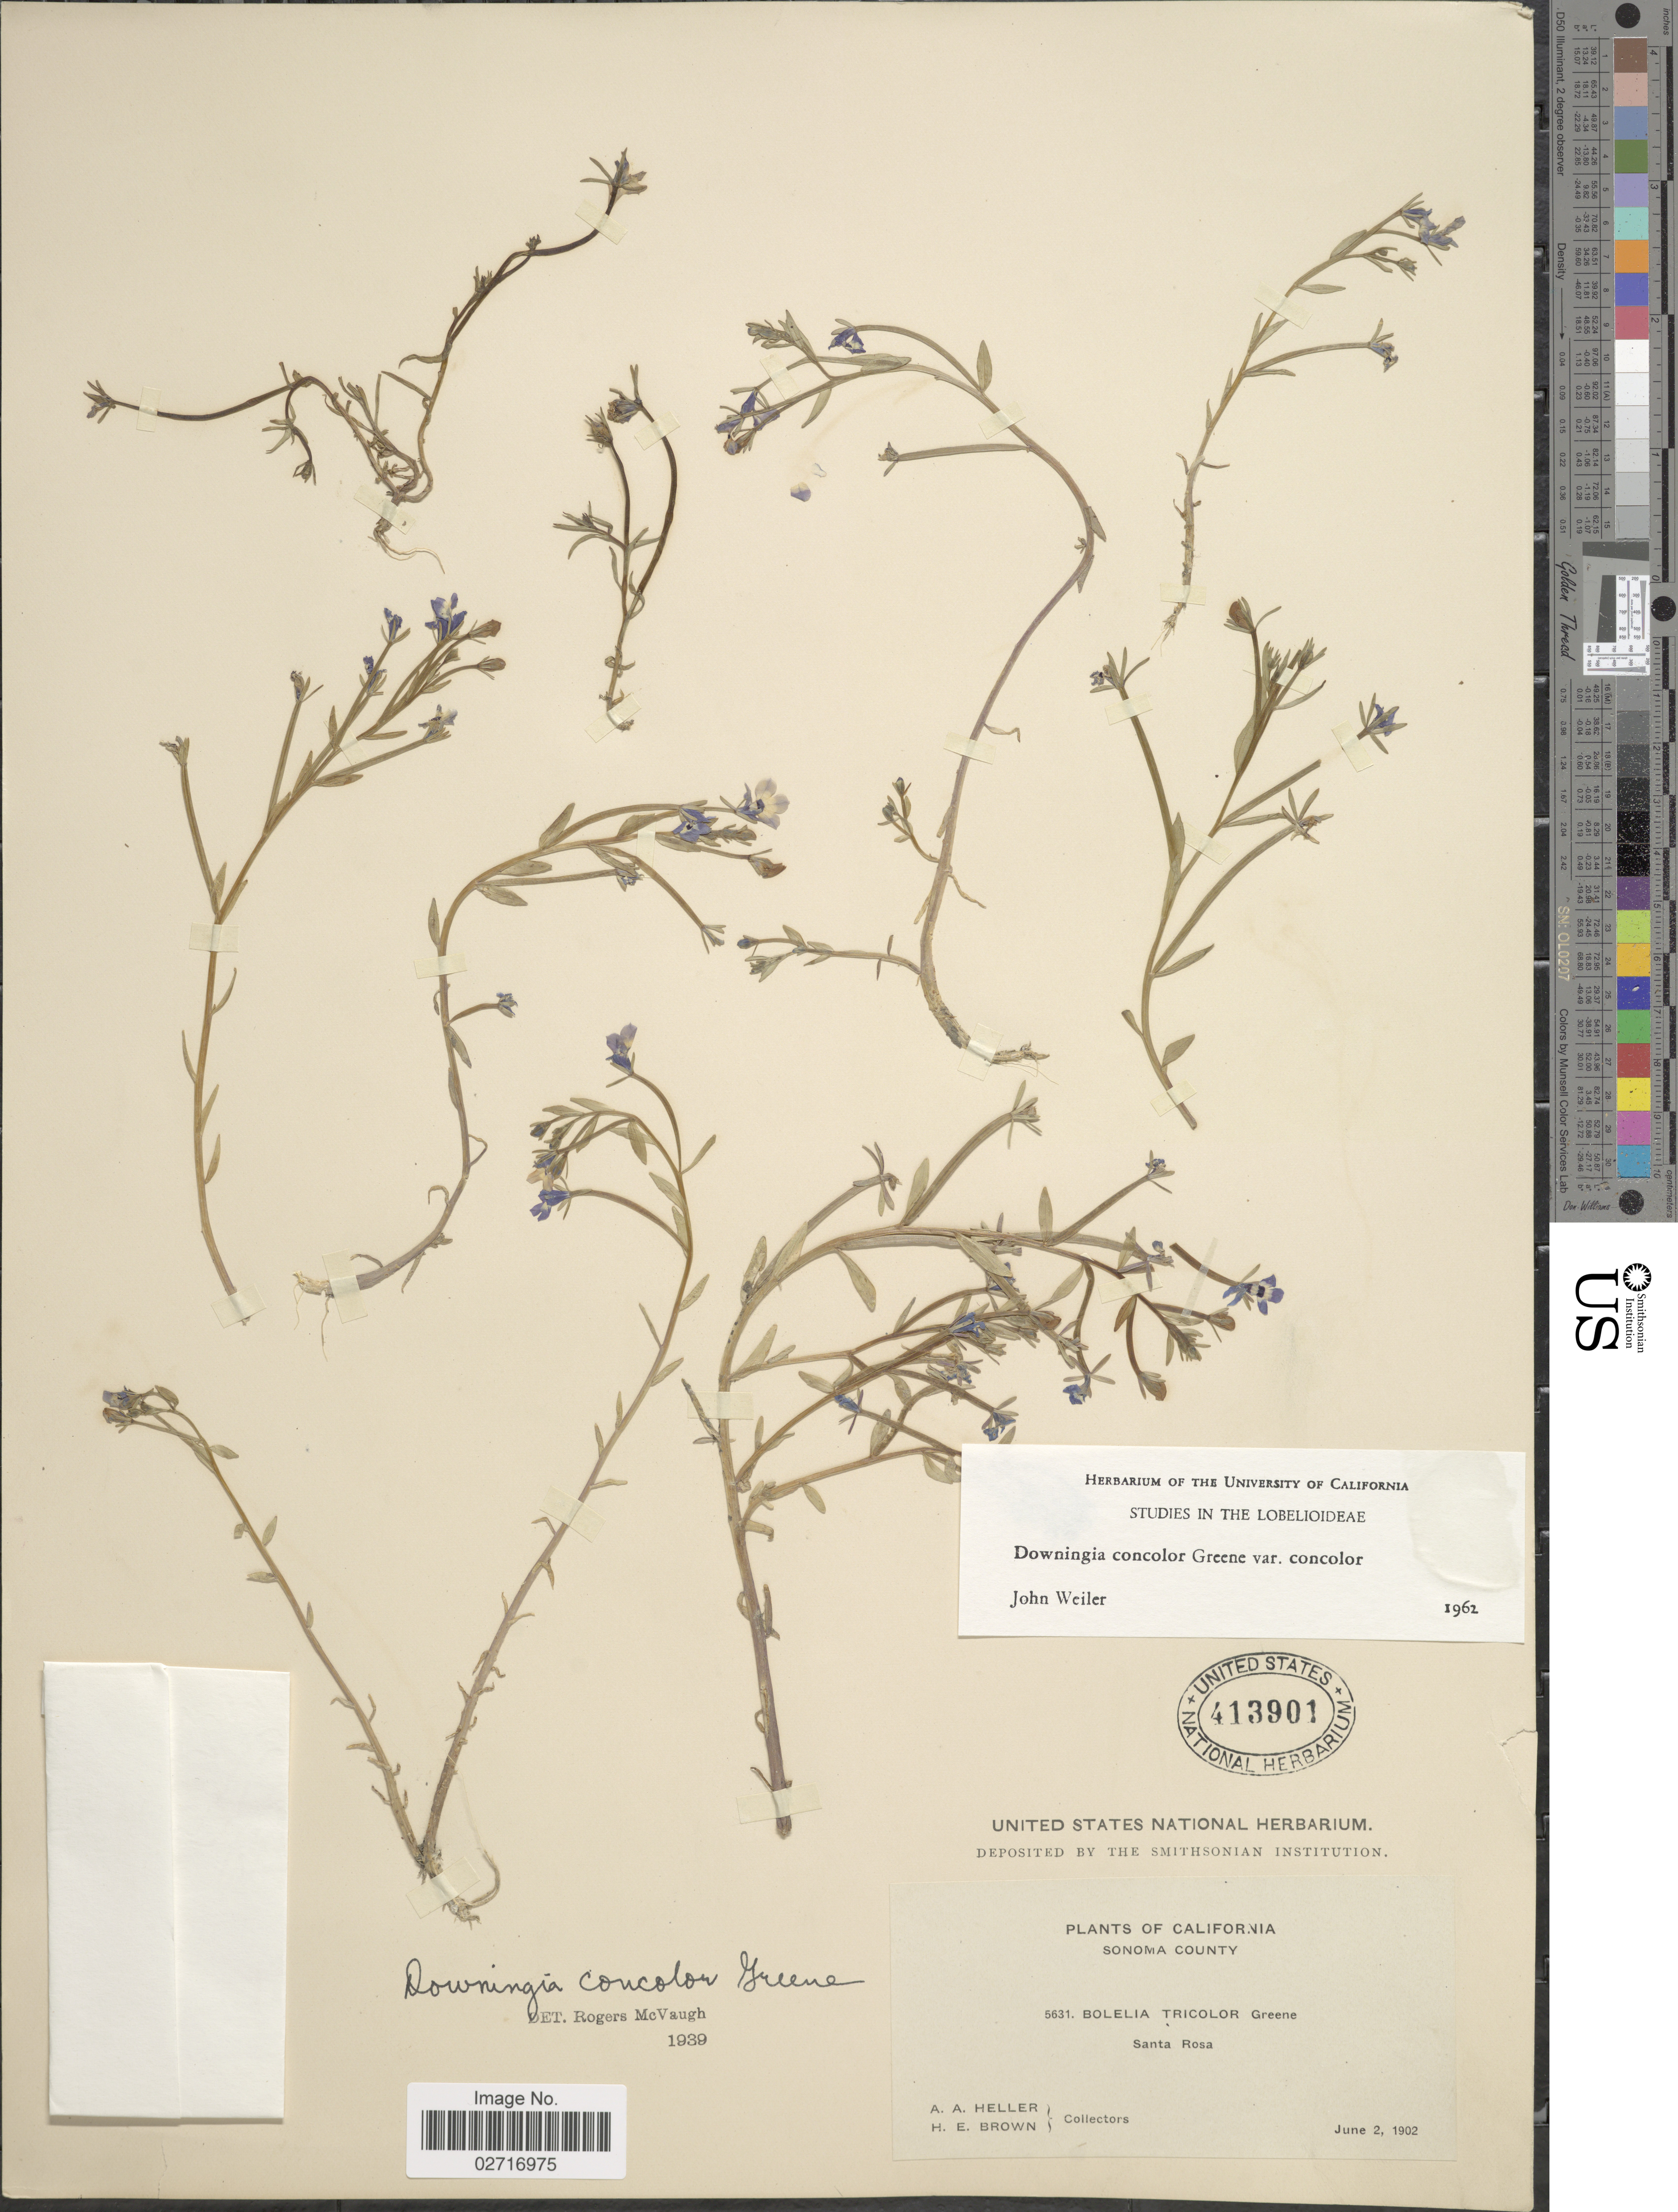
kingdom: Plantae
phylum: Tracheophyta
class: Magnoliopsida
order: Asterales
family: Campanulaceae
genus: Downingia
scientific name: Downingia concolor var. concolor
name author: Greene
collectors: A. A. Heller & H. E. Brown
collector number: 5631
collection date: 1902-06-02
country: United States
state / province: California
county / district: Sonoma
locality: Sonoma County. Santa Rosa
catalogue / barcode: US 413901